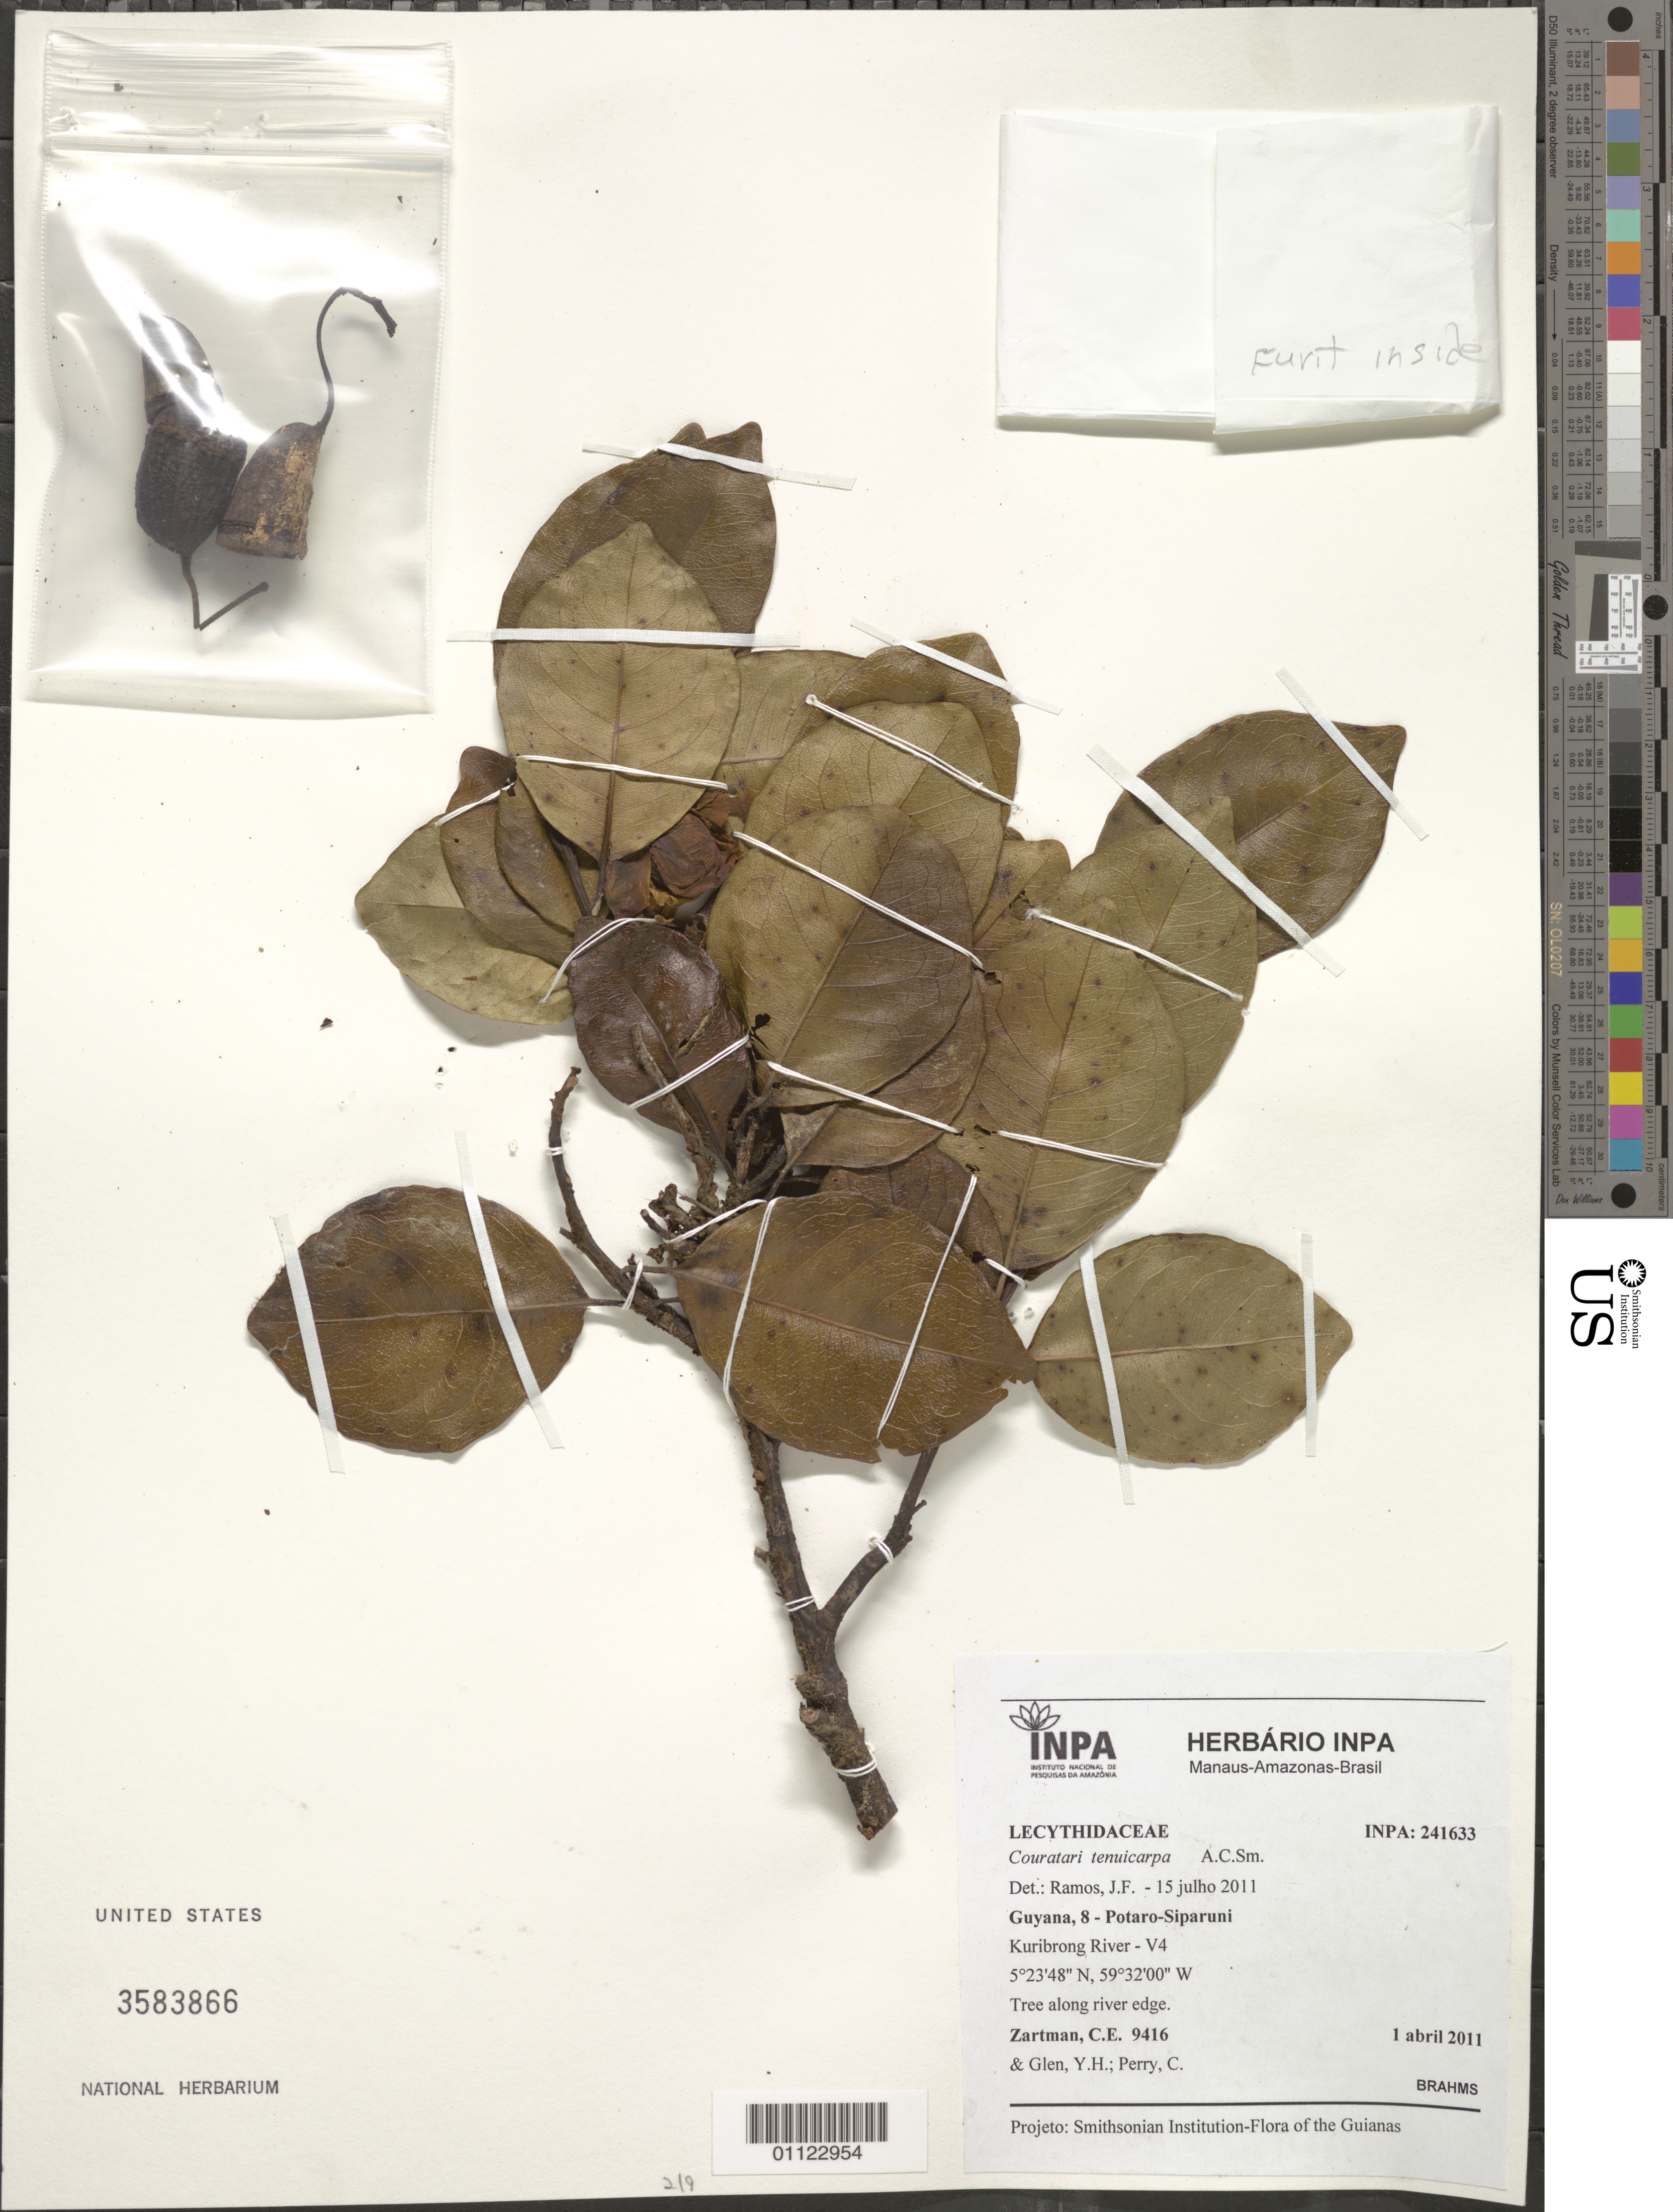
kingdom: Plantae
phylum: Tracheophyta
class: Magnoliopsida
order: Ericales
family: Lecythidaceae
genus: Couratari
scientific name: Couratari tenuicarpa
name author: A.C. Sm.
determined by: Ramos, J. F.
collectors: C. Zartman, Y. Glen & C. Perry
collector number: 9416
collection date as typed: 1-Apr-11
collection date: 1911-04-01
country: Guyana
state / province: Potaro-Siparuni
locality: Kuribrong River - V4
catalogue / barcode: US 3583866